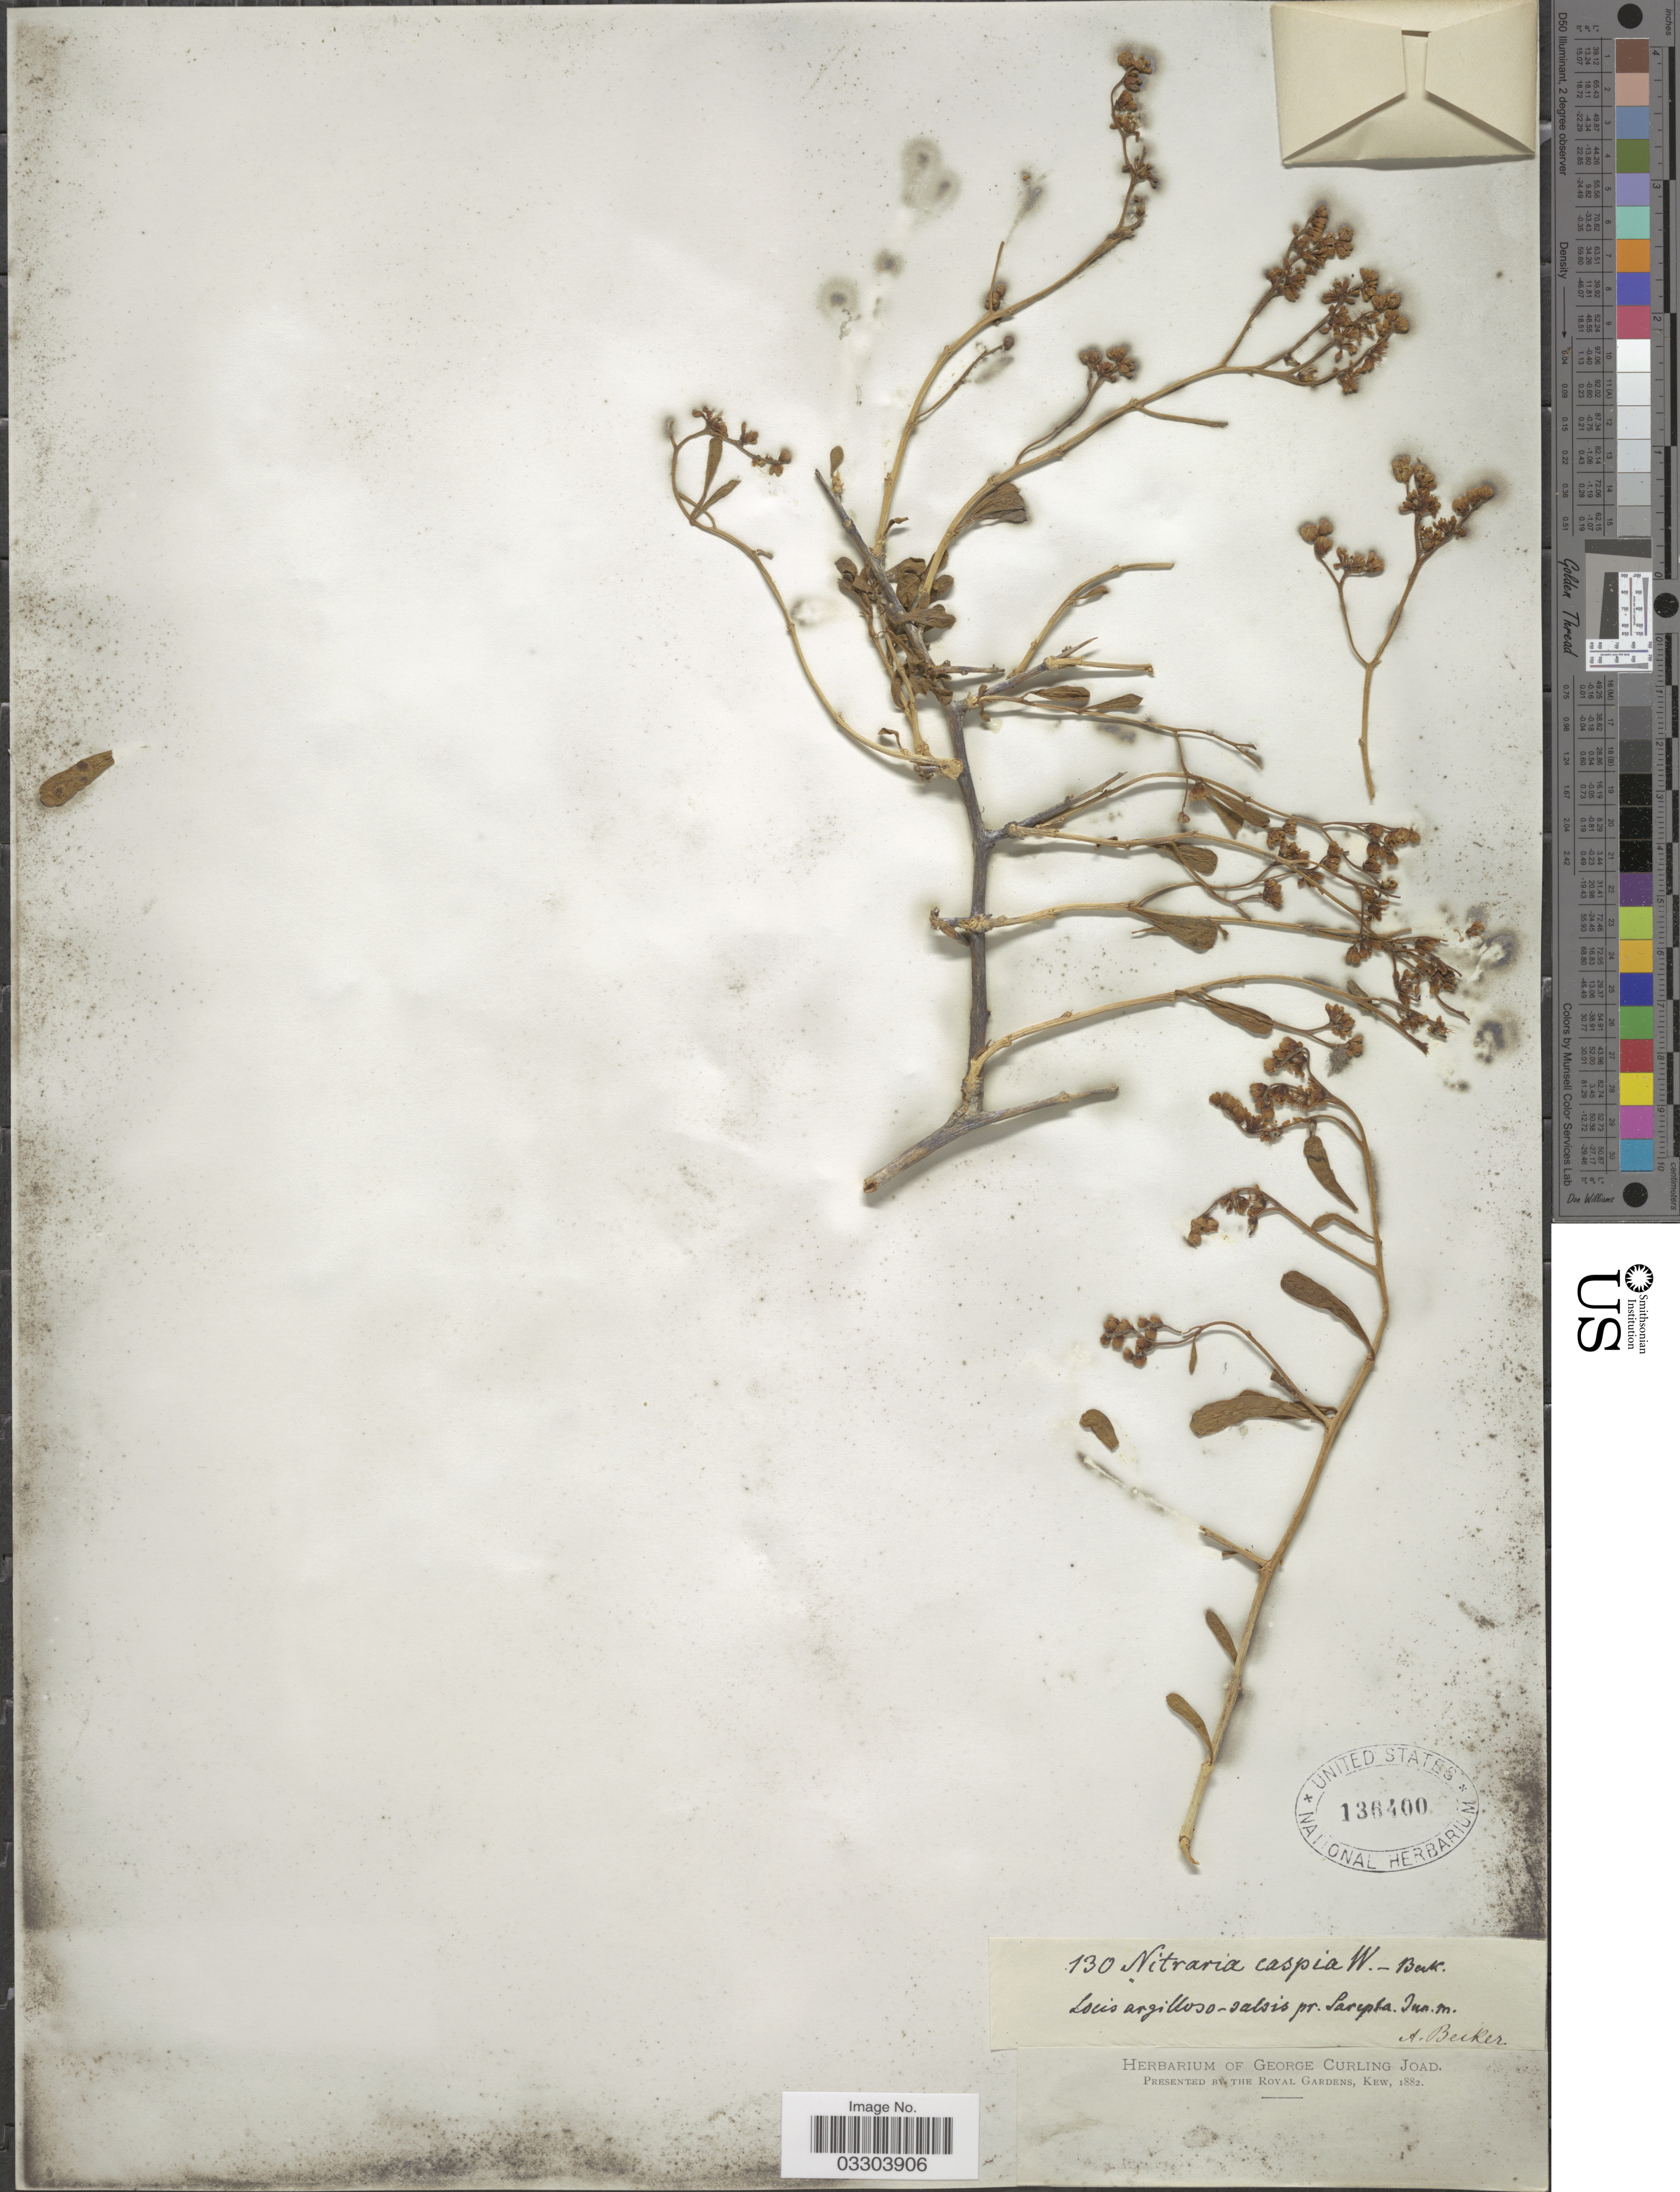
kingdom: Plantae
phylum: Tracheophyta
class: Magnoliopsida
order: Sapindales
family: Nitrariaceae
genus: Nitraria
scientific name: Nitraria caspica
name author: Willd. ex Pall.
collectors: A. Becker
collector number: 130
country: Russian Federation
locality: Locis argilloso - salsis pr. Sarepta.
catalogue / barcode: US 136400